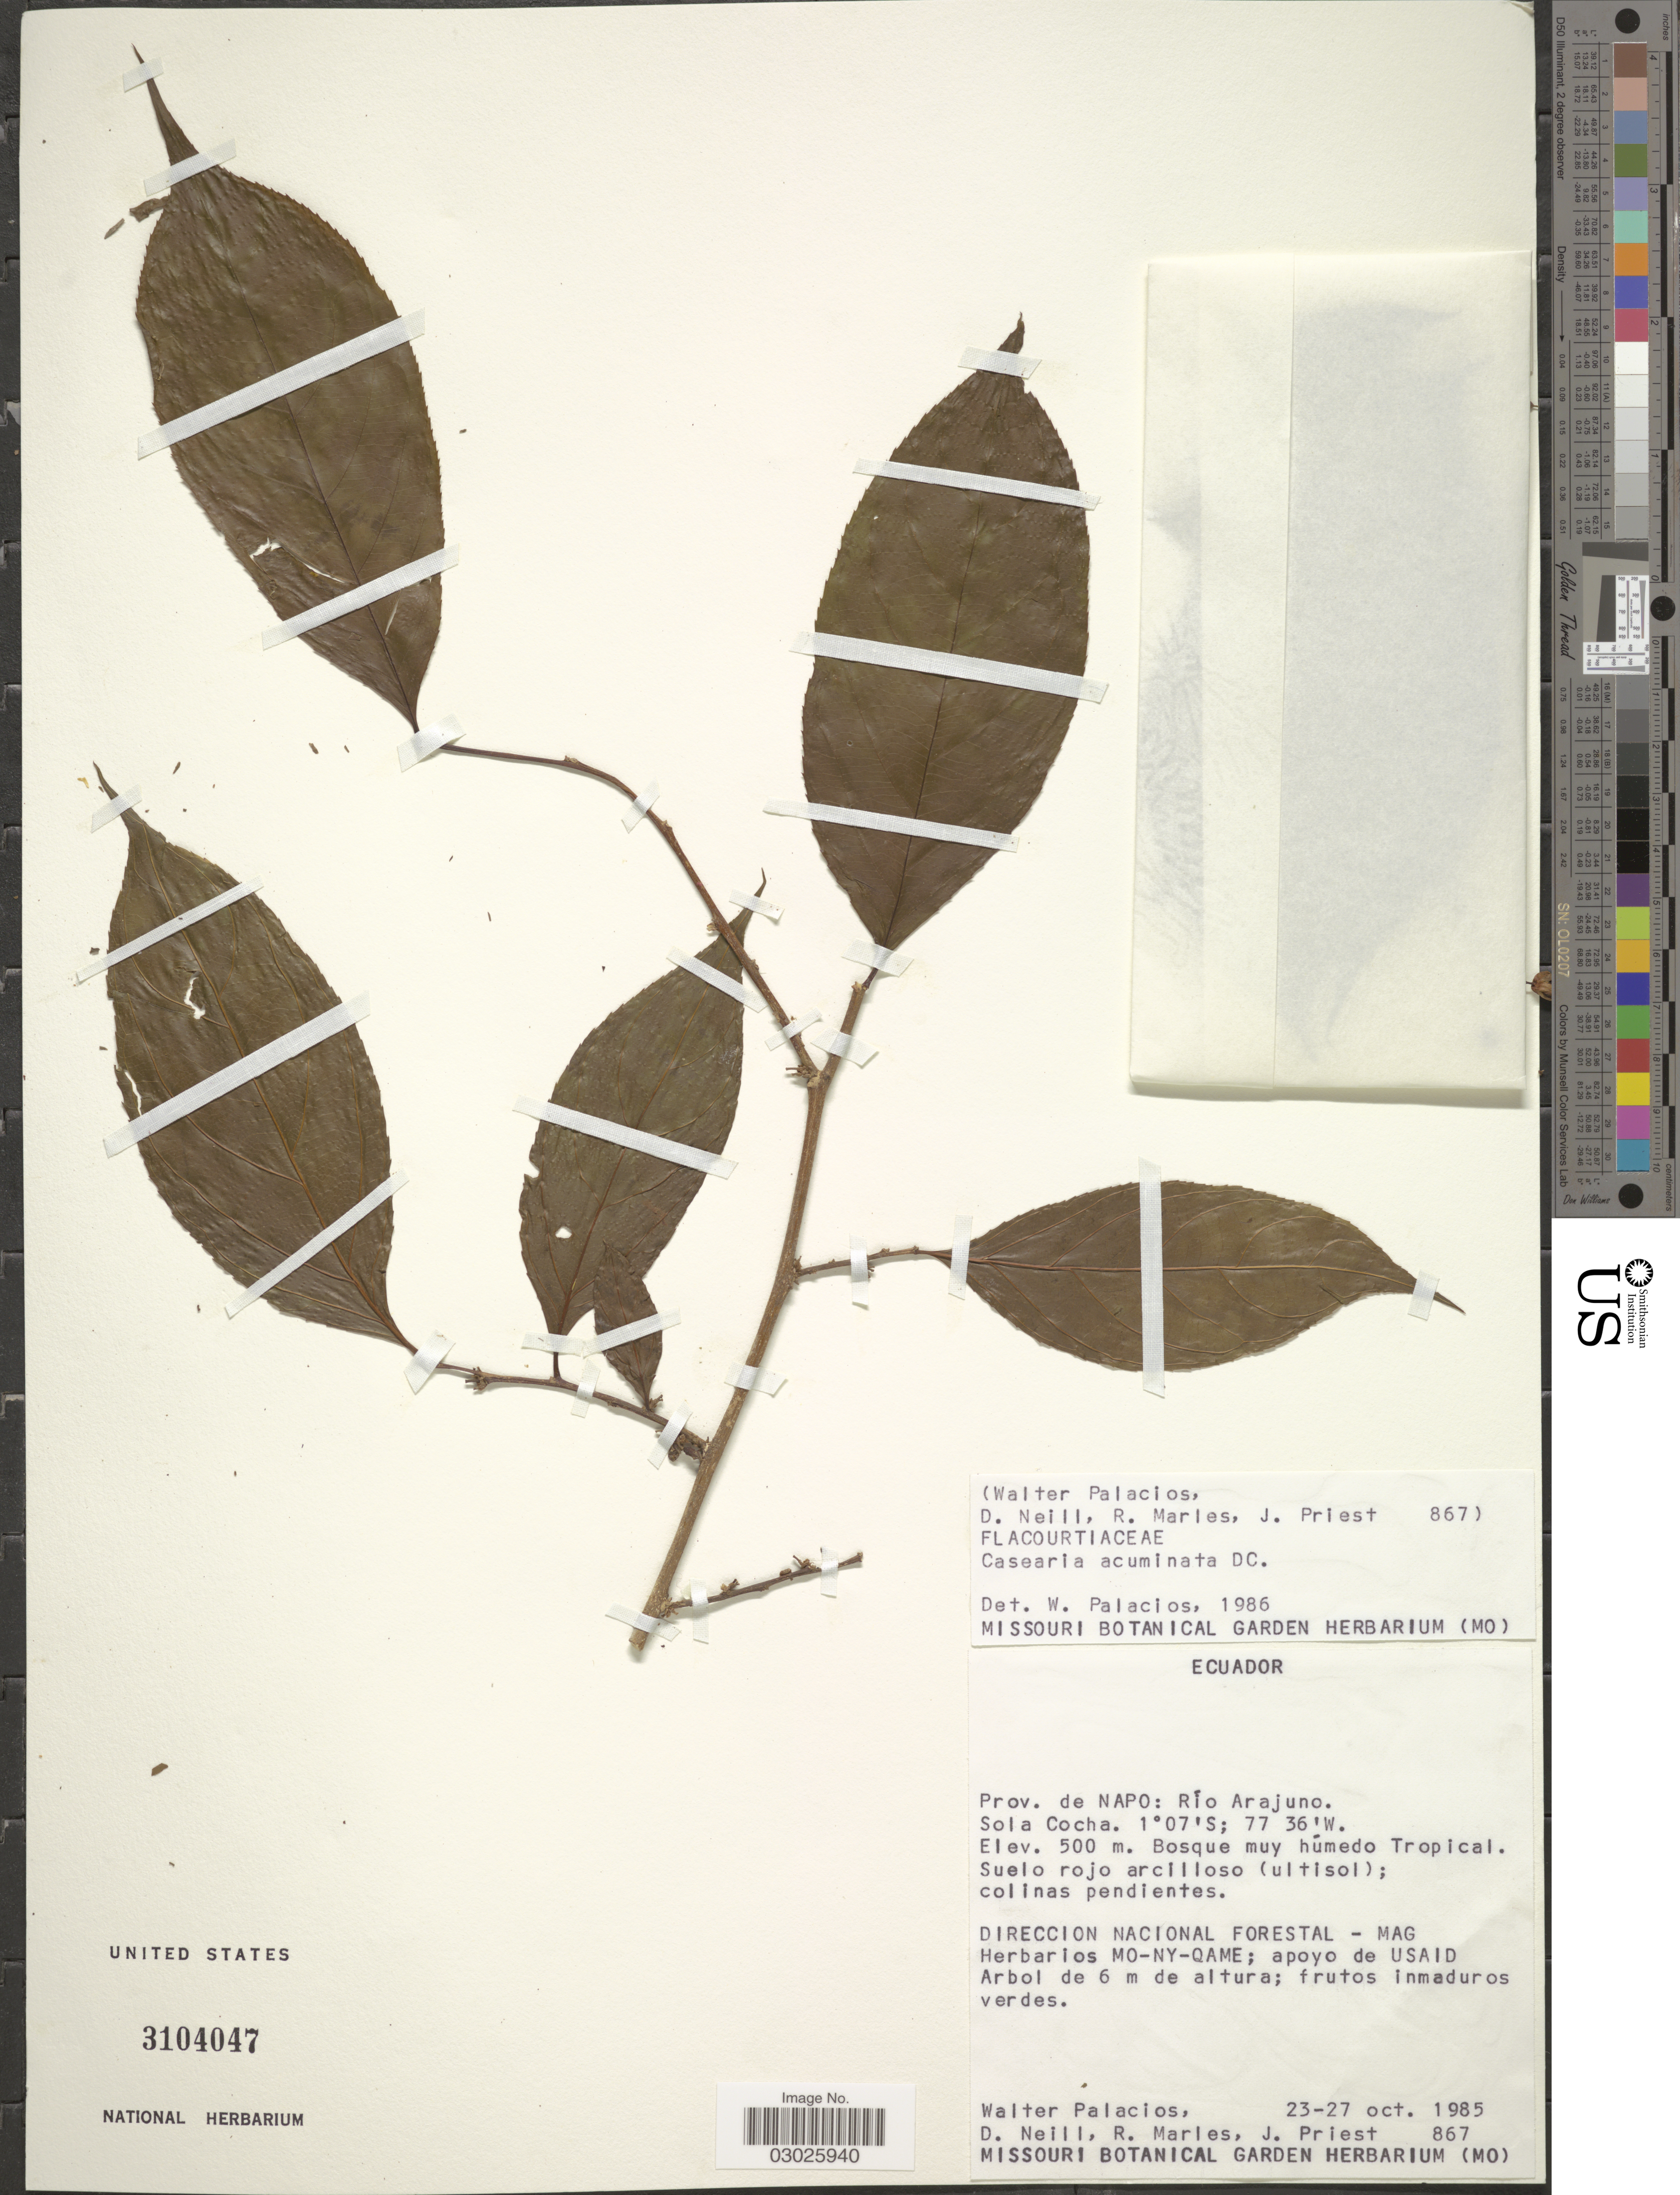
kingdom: Plantae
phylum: Tracheophyta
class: Magnoliopsida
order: Malpighiales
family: Salicaceae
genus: Casearia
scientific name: Casearia acuminata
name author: DC.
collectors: W. Palacios, D. Neill, R. Marles & J. Priest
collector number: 867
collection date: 1985-10-23/1985-10-27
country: Ecuador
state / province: Napo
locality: Río Arajuno. Solo Cocha.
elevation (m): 500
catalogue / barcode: US 3104047